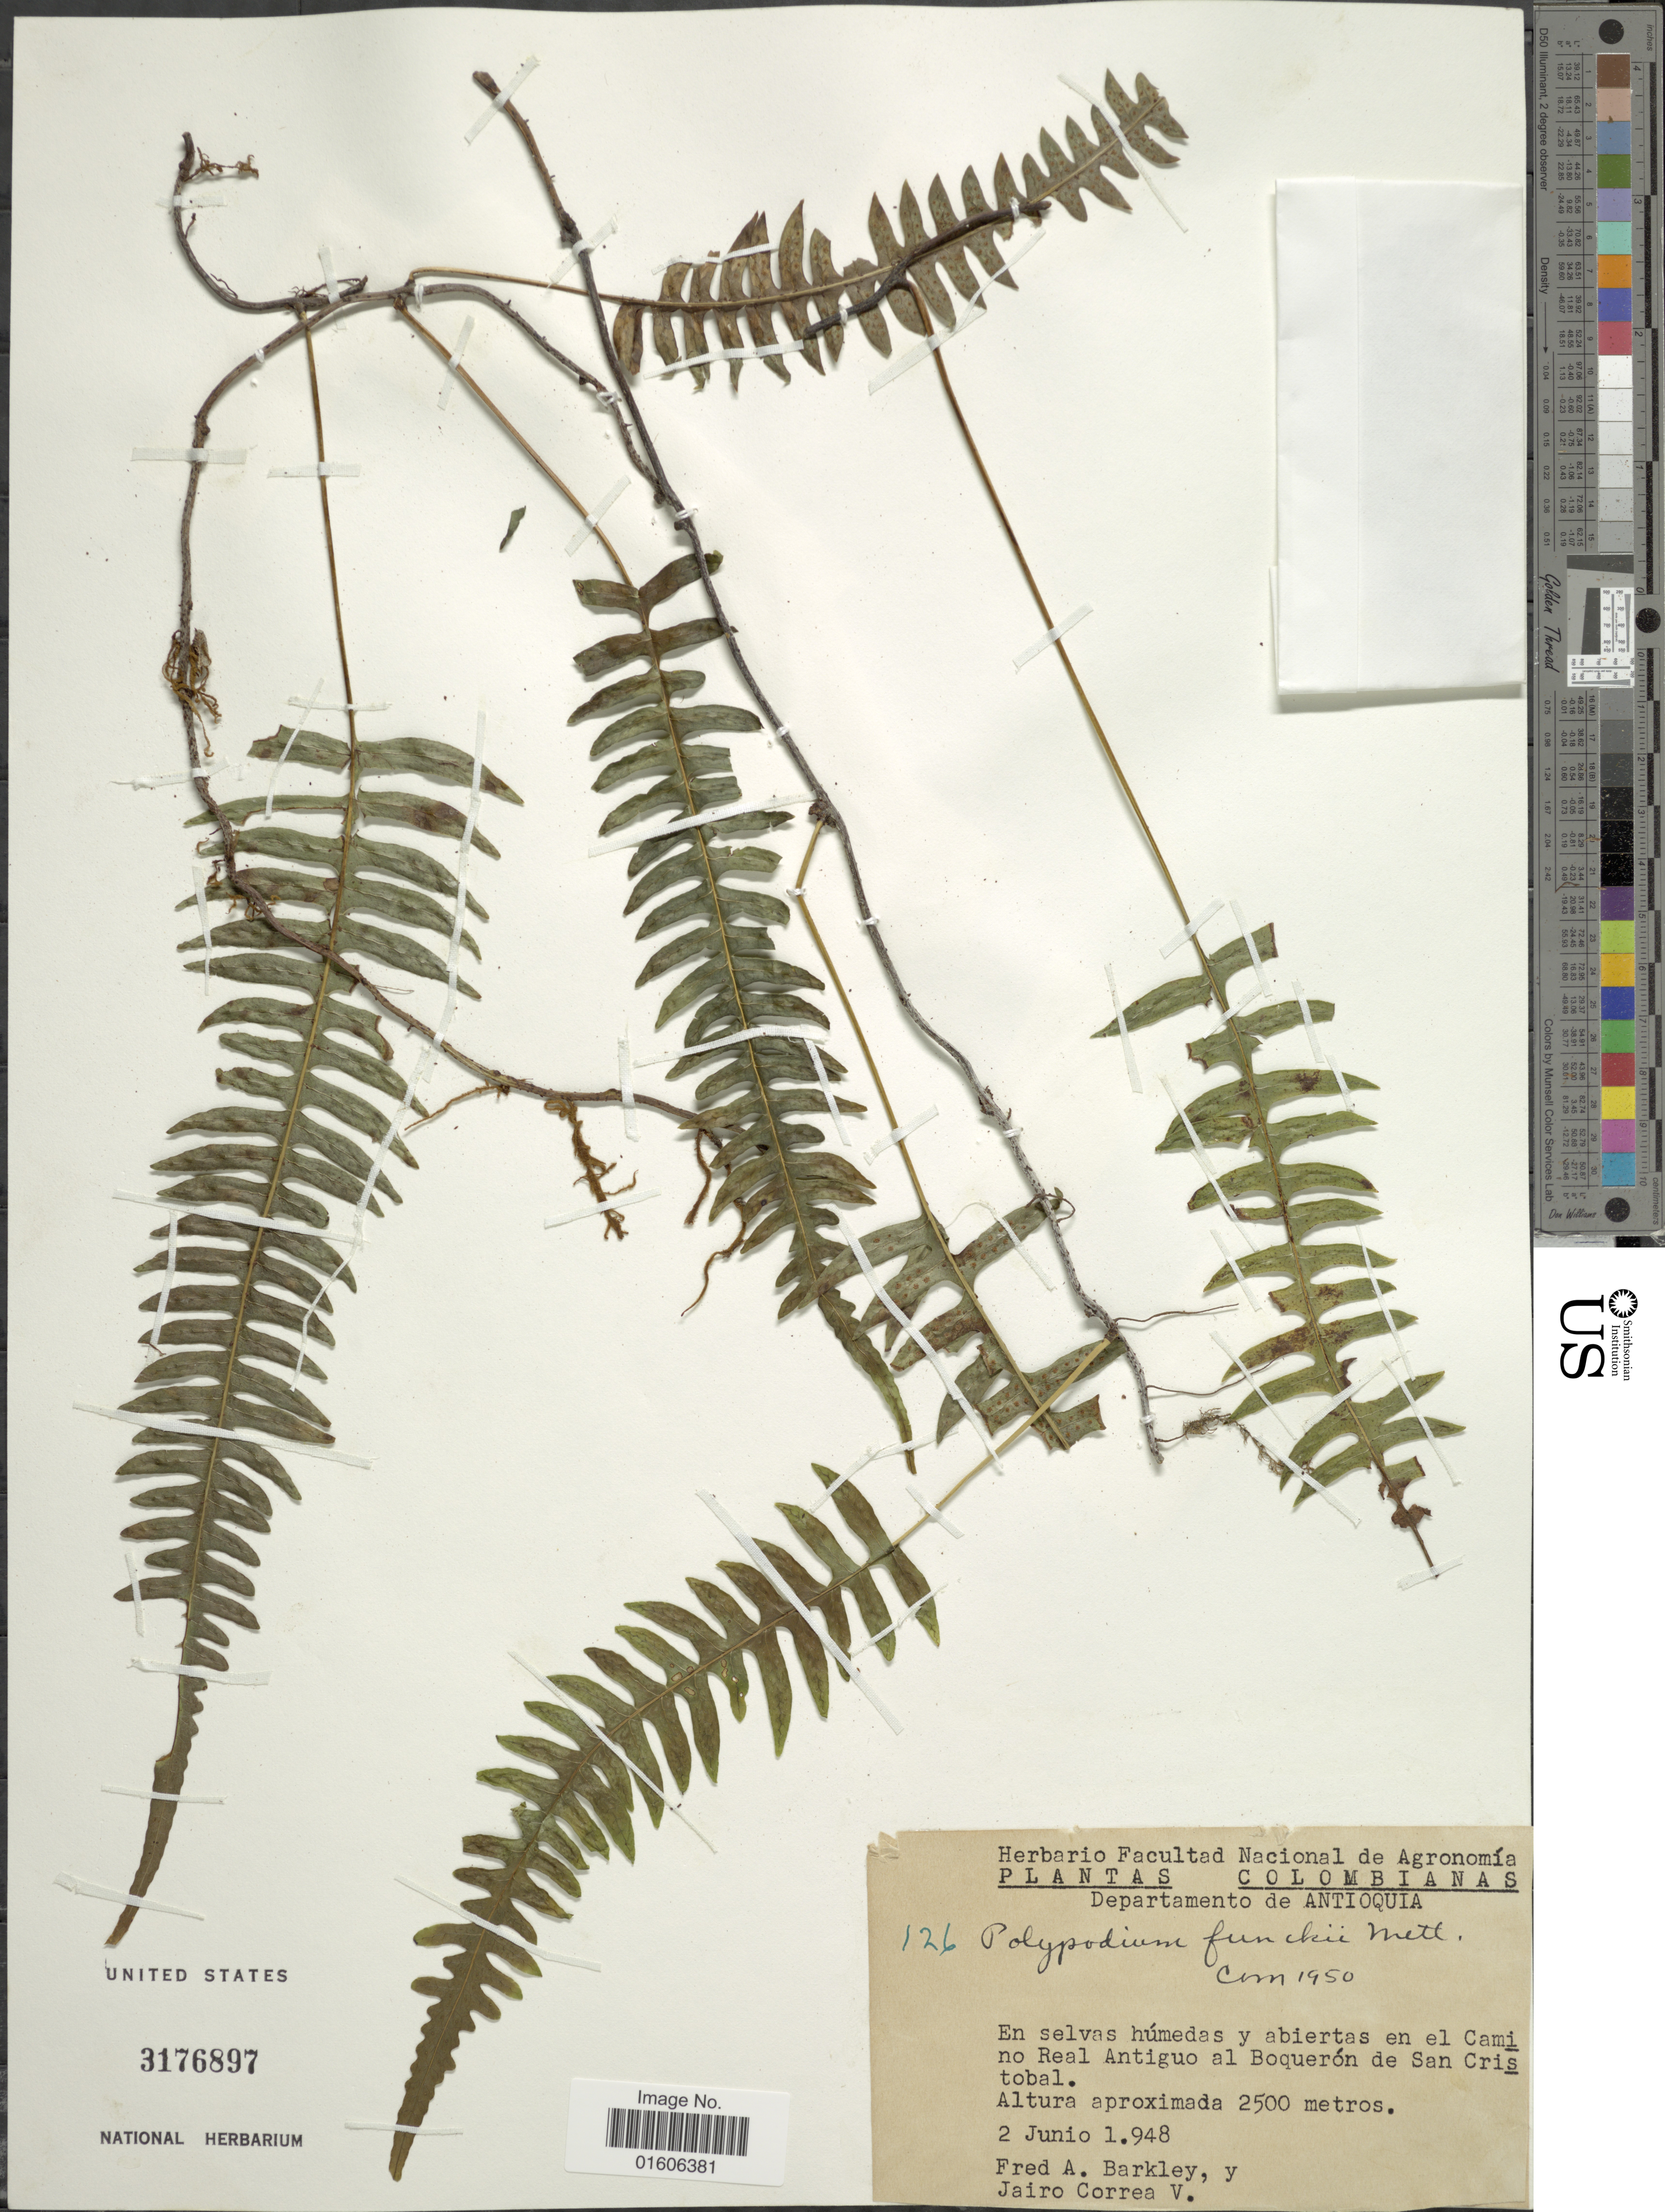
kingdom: Plantae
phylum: Tracheophyta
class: Polypodiopsida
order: Polypodiales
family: Polypodiaceae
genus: Serpocaulon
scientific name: Serpocaulon funckii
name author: (Mett.) A.R. Sm.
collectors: F. A. Barkley & J. Correa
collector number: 126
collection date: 1948-06-02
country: Colombia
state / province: Antioquia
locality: En selvas húmedas y abiertas en el Camino Real Antiguo al Boquerón de San Cristobal.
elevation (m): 2500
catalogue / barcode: US 3176897